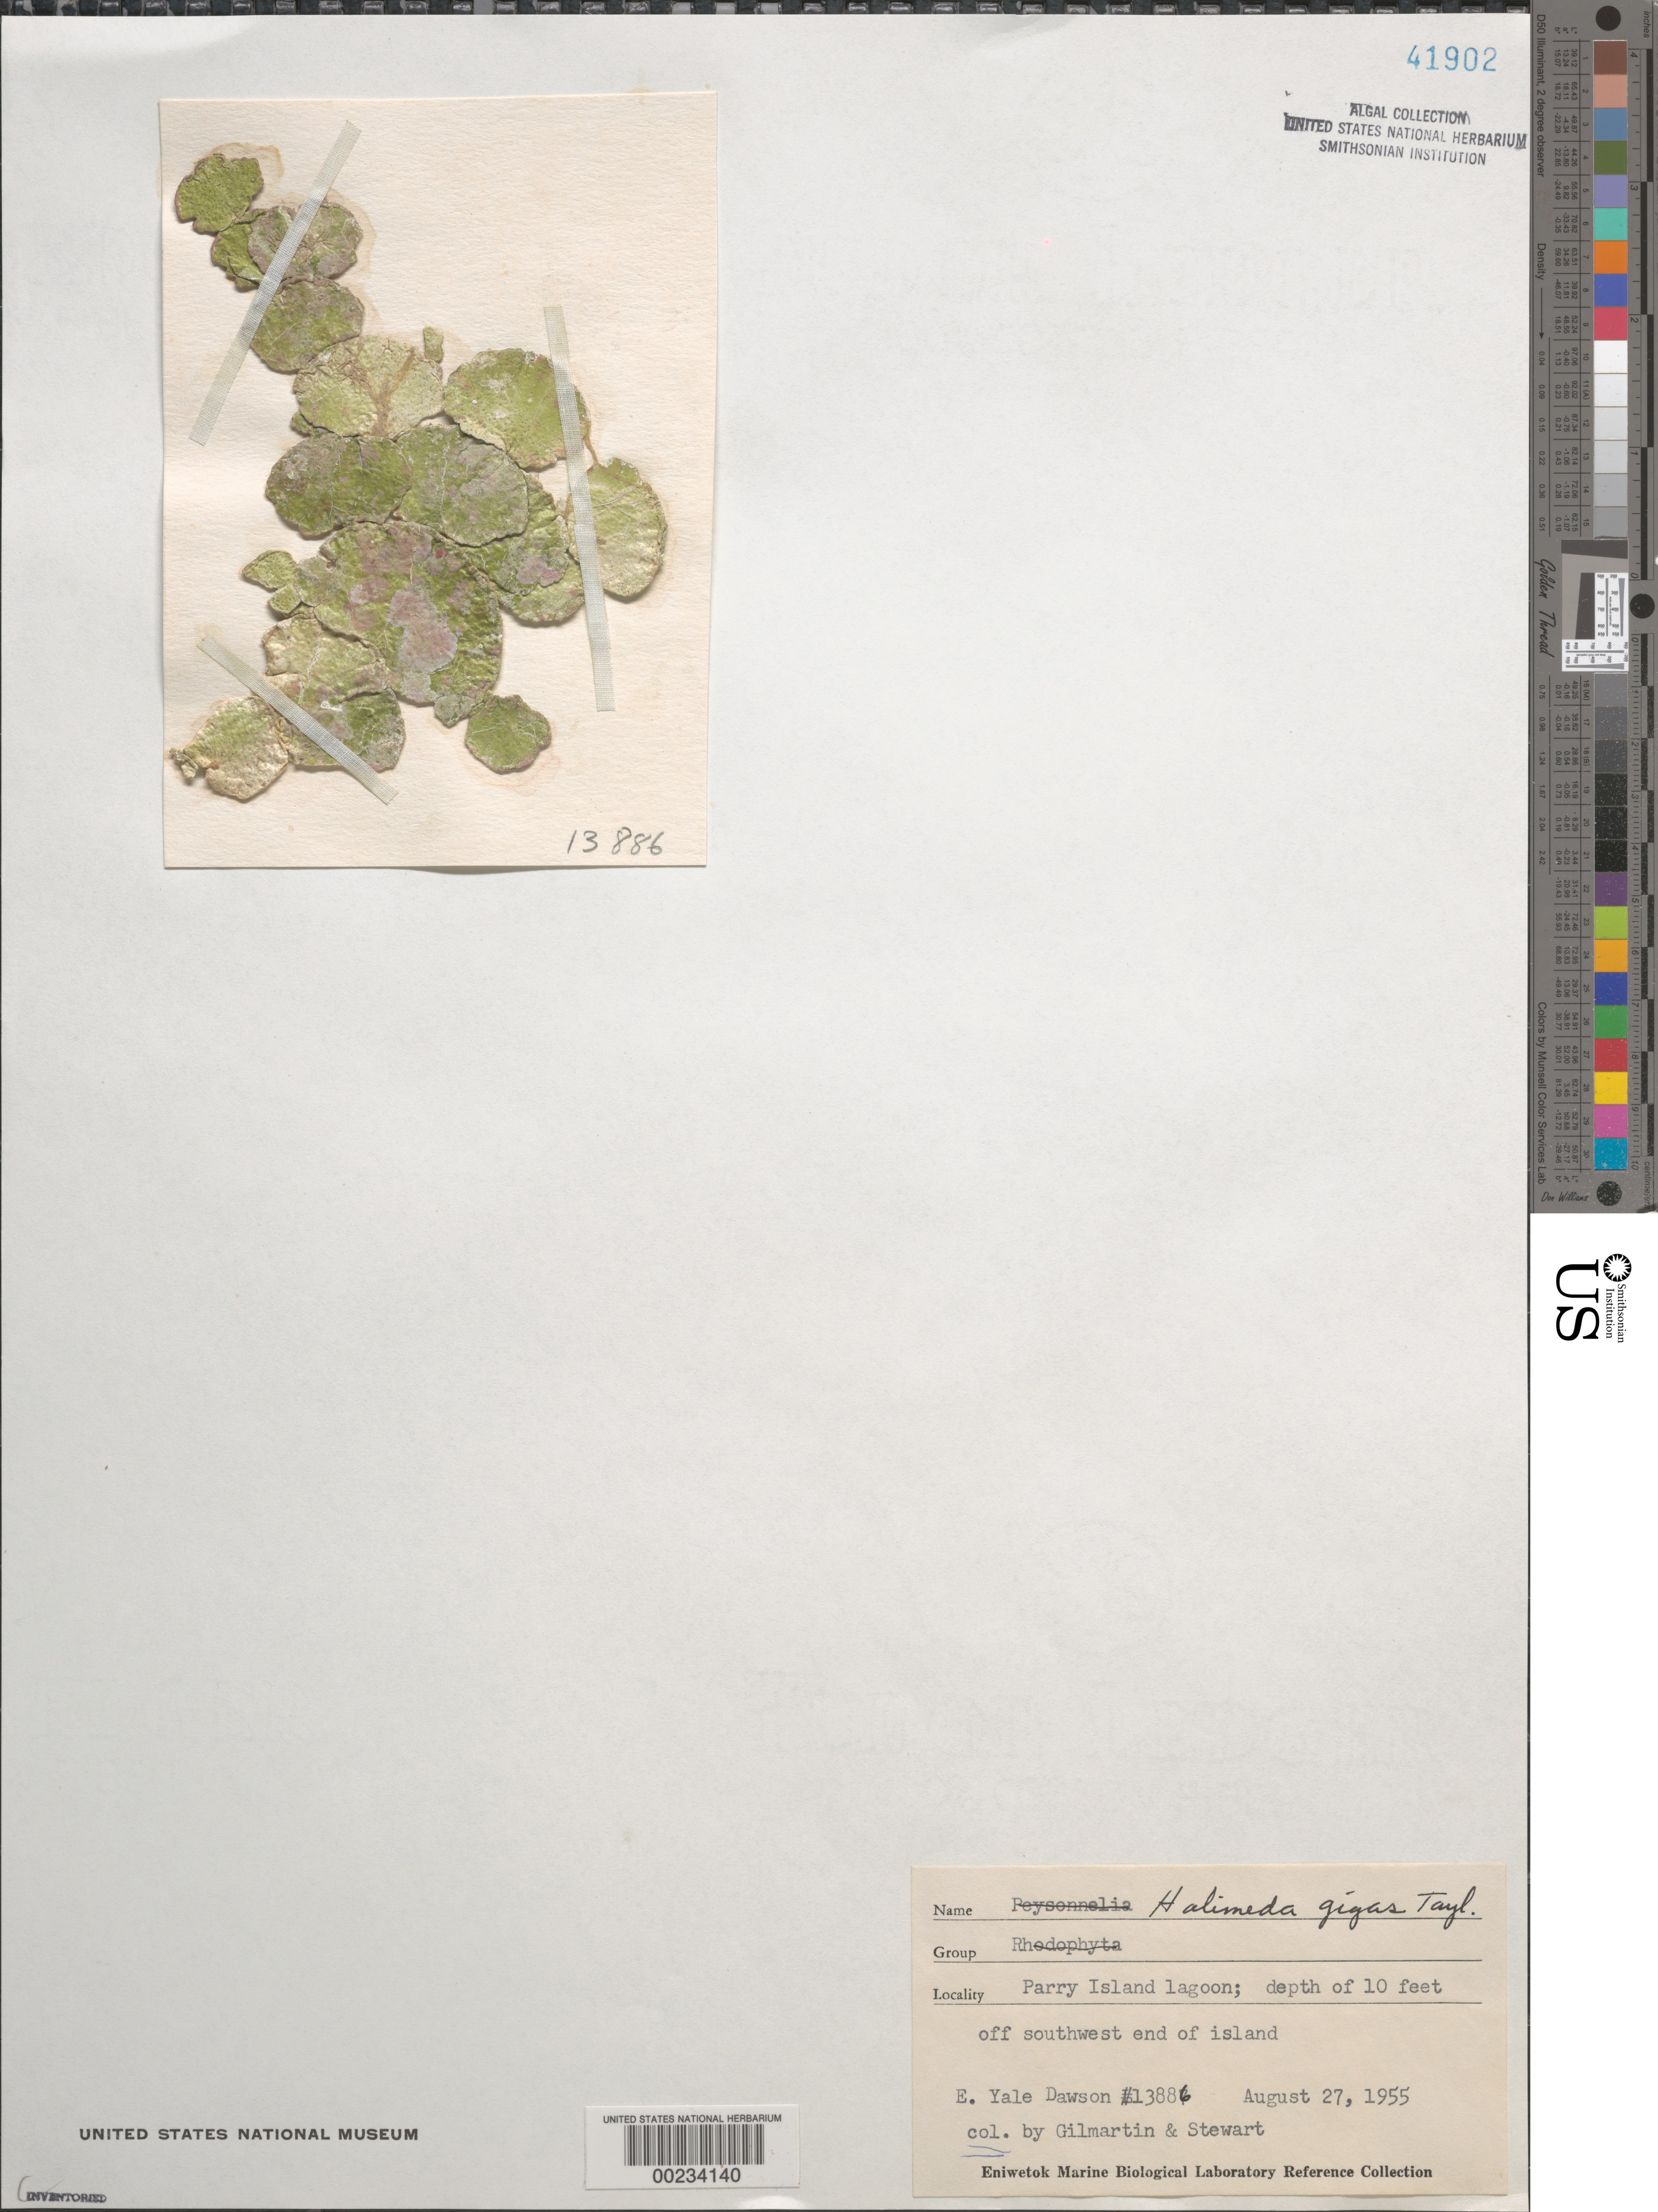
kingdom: Plantae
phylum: Chlorophyta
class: Ulvophyceae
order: Bryopsidales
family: Halimedaceae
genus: Halimeda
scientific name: Halimeda gigas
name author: W.R. Taylor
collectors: E. Y. Dawson, M. Gilmartin & J. Stewart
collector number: EYD 13886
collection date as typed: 27 Aug 1955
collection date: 1955-08-27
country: Marshall Islands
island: Enewetak [Eniwetok] Atoll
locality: Parry Islet lagoon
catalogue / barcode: US 41902